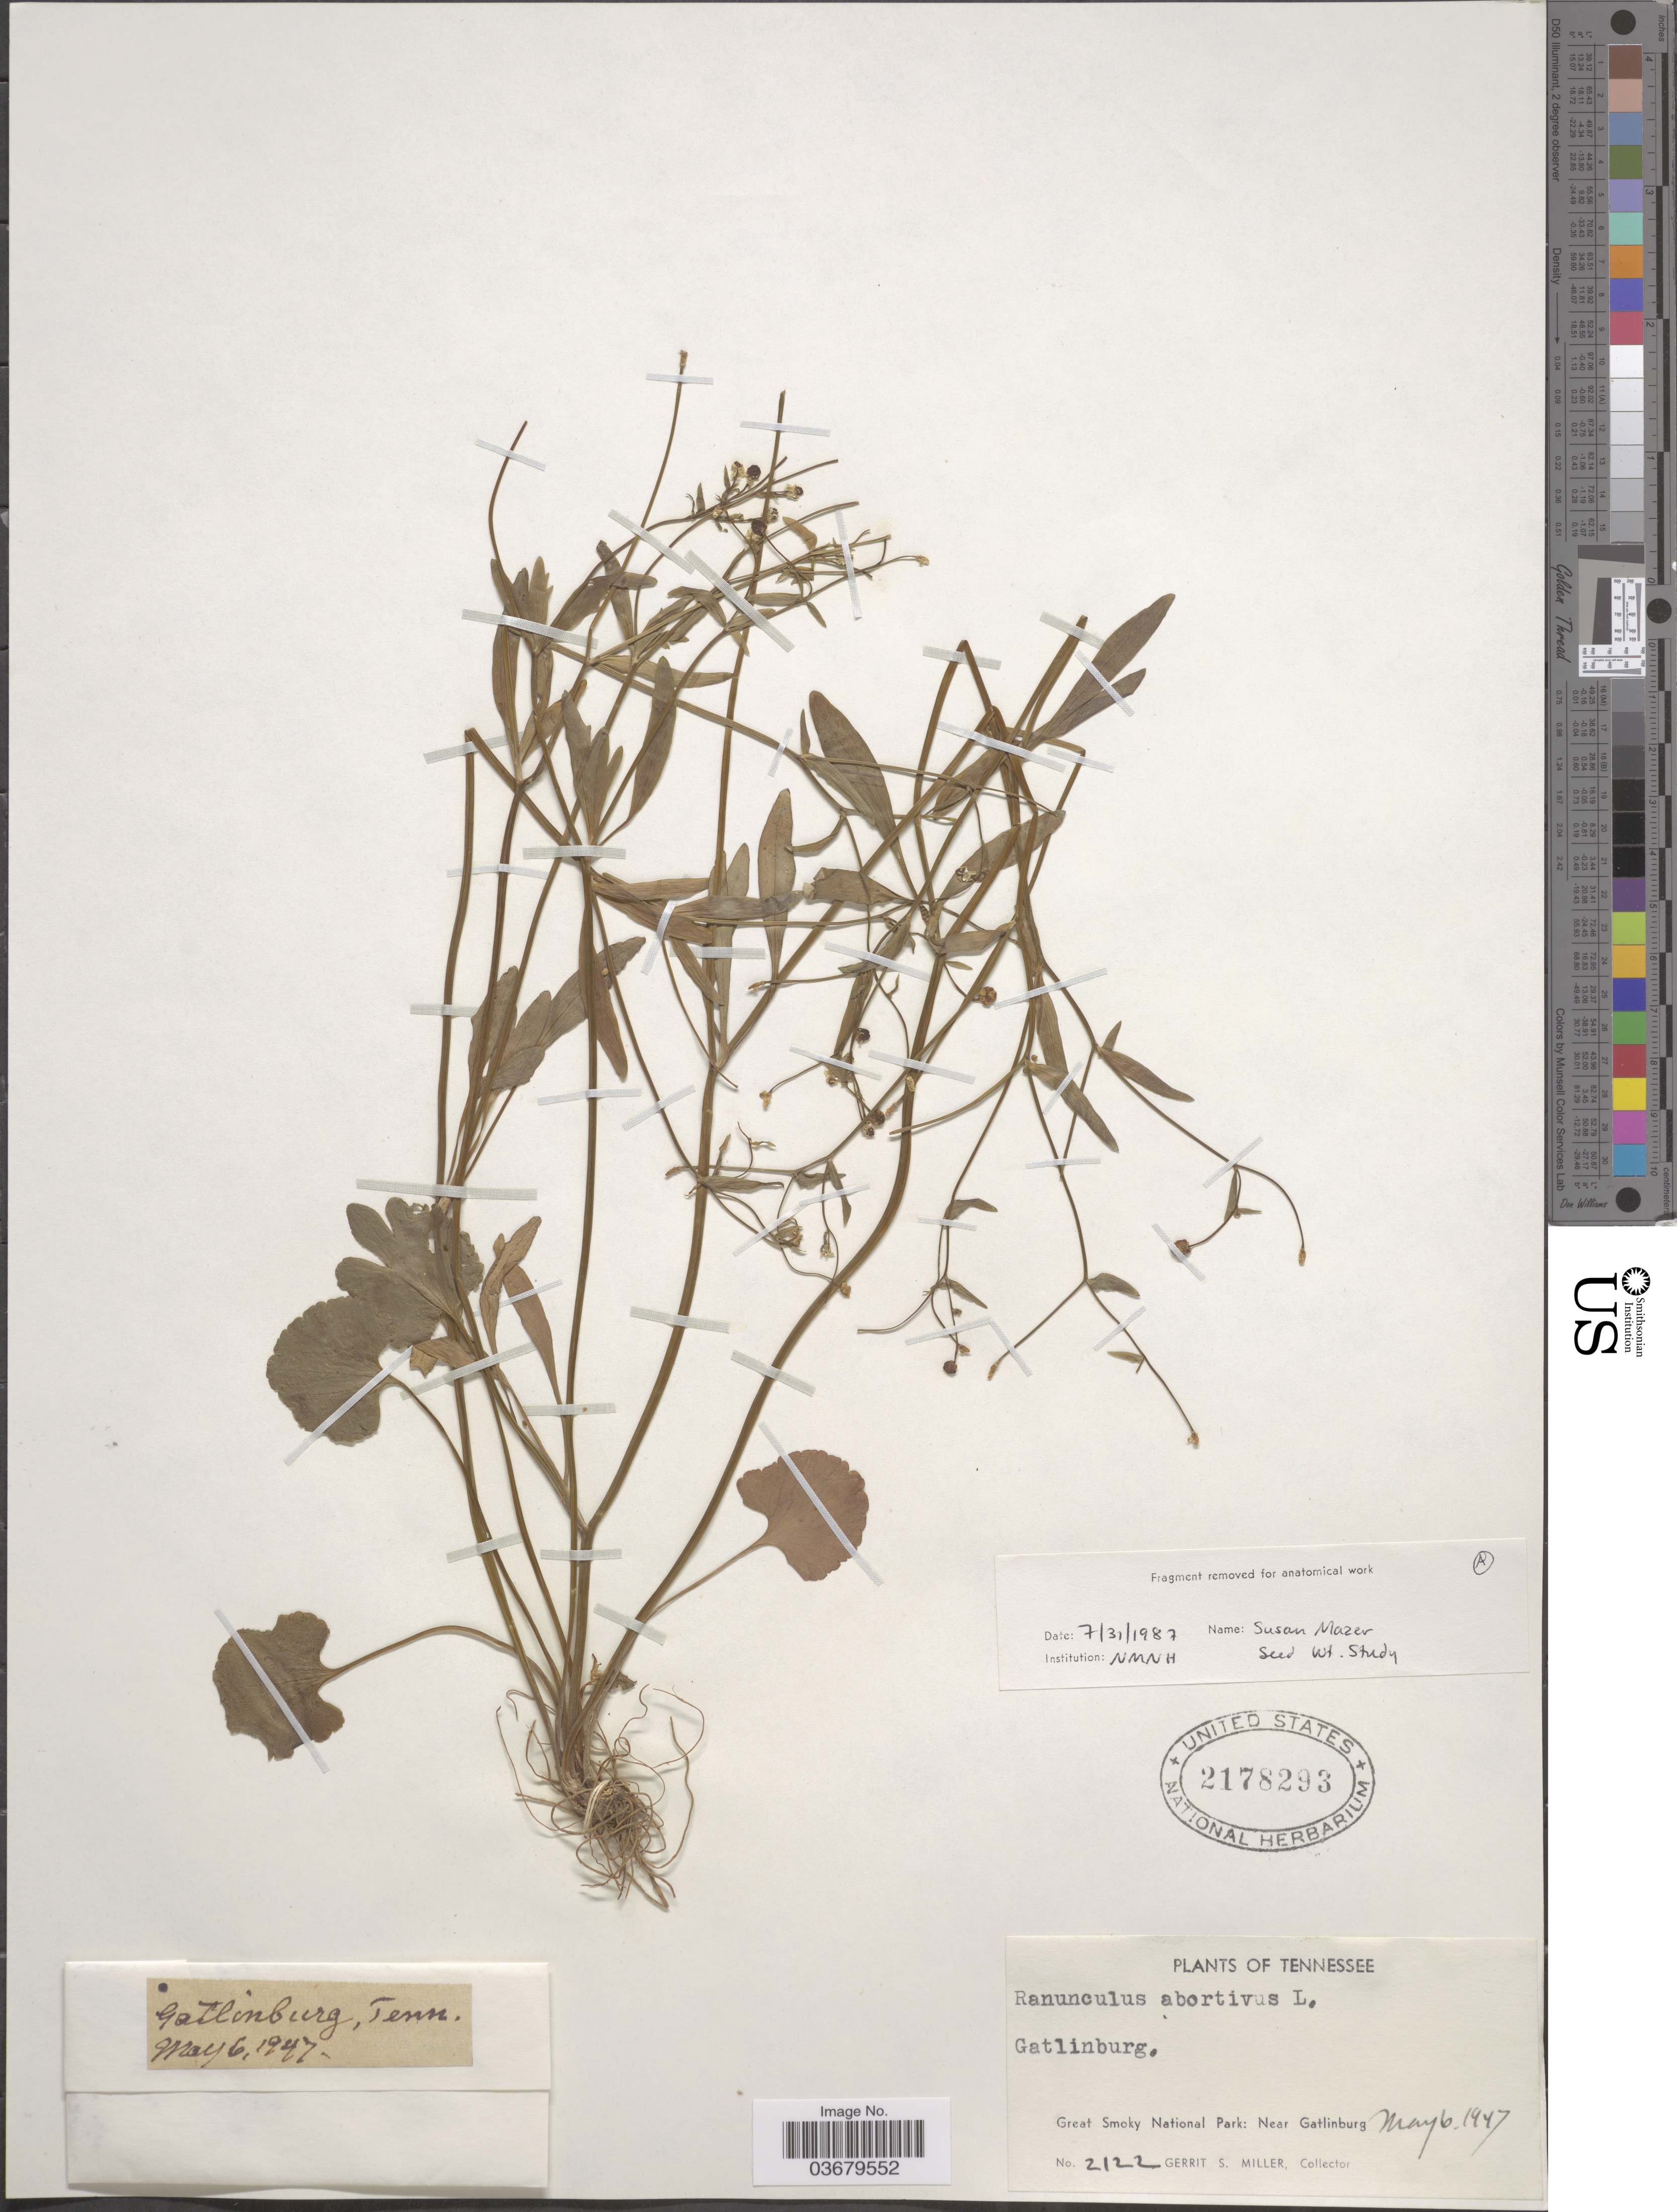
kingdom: Plantae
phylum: Tracheophyta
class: Magnoliopsida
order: Ranunculales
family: Ranunculaceae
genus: Ranunculus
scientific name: Ranunculus abortivus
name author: L.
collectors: G. S. Miller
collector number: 2122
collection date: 1947-05-06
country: United States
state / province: Tennessee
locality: Gatlinburg. Great Smoky National Park: Near Gatlinburg.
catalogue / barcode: US 2178293